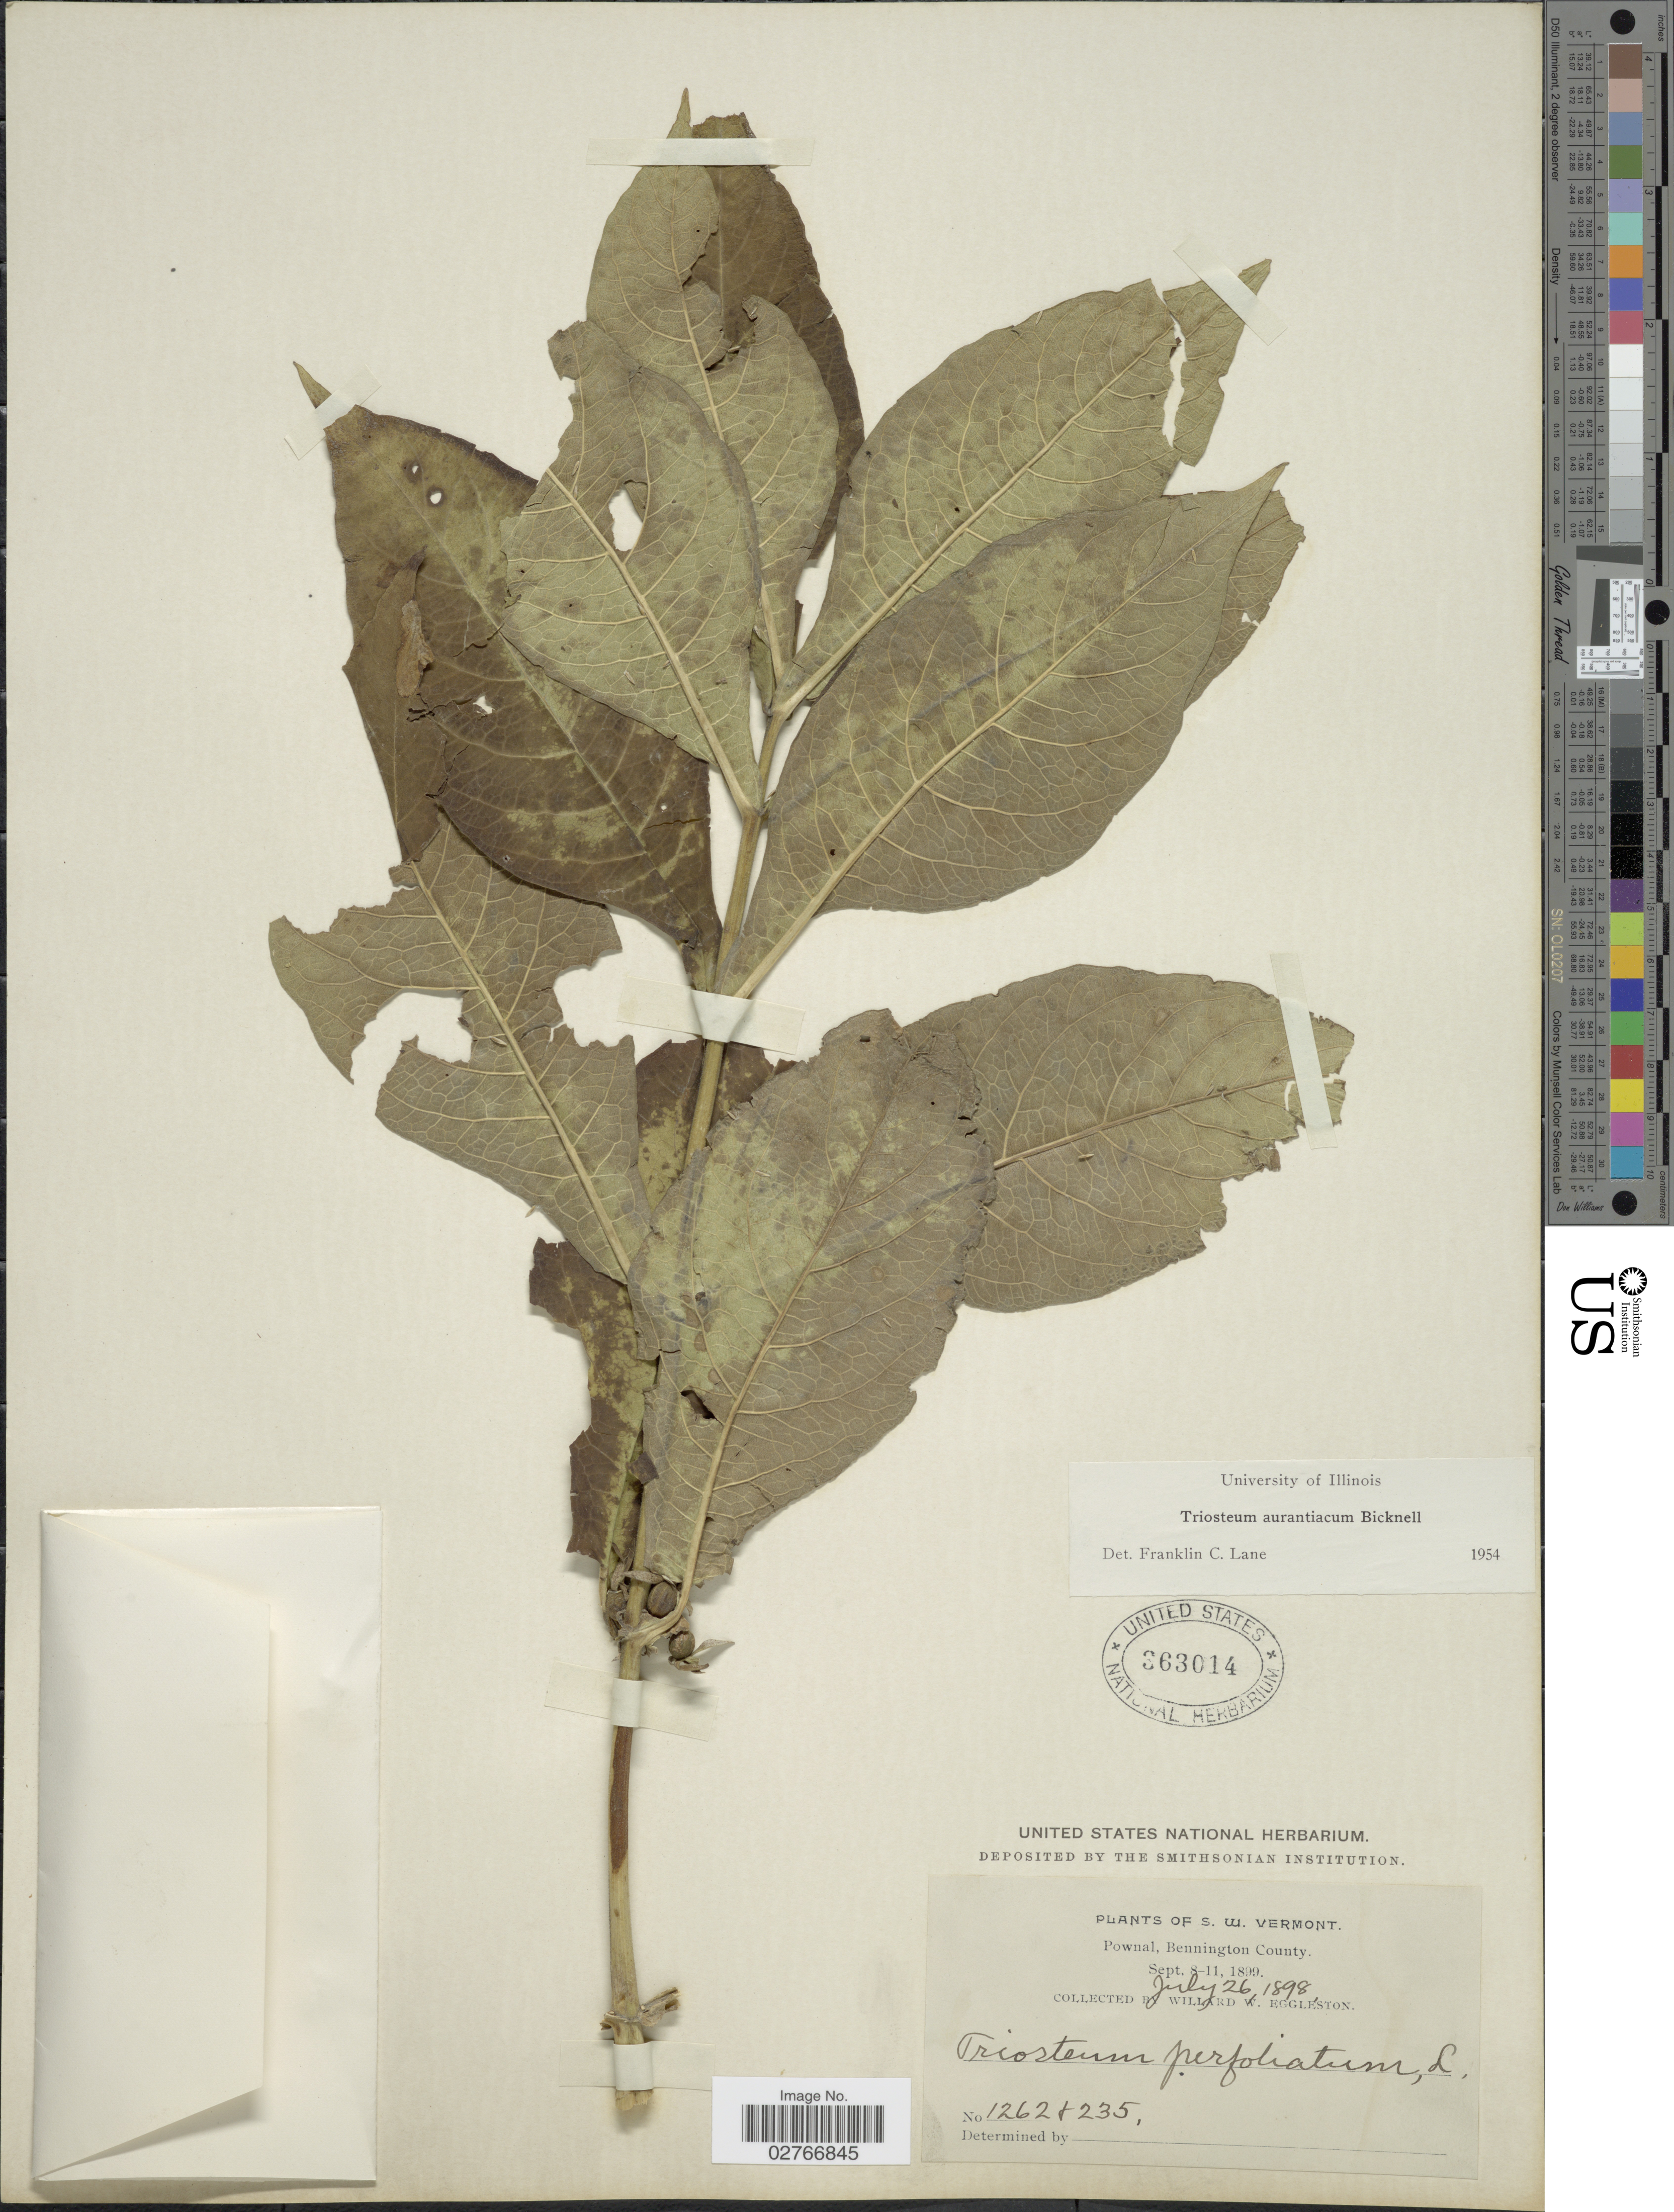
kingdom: Plantae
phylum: Tracheophyta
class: Magnoliopsida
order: Dipsacales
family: Caprifoliaceae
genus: Triosteum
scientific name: Triosteum aurantiacum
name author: E.P. Bicknell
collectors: W. W. Eggleston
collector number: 1262+235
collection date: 1898-07-26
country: United States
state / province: Vermont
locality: S.W. Vermont. Pownal, Bennington County.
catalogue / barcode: US 363014